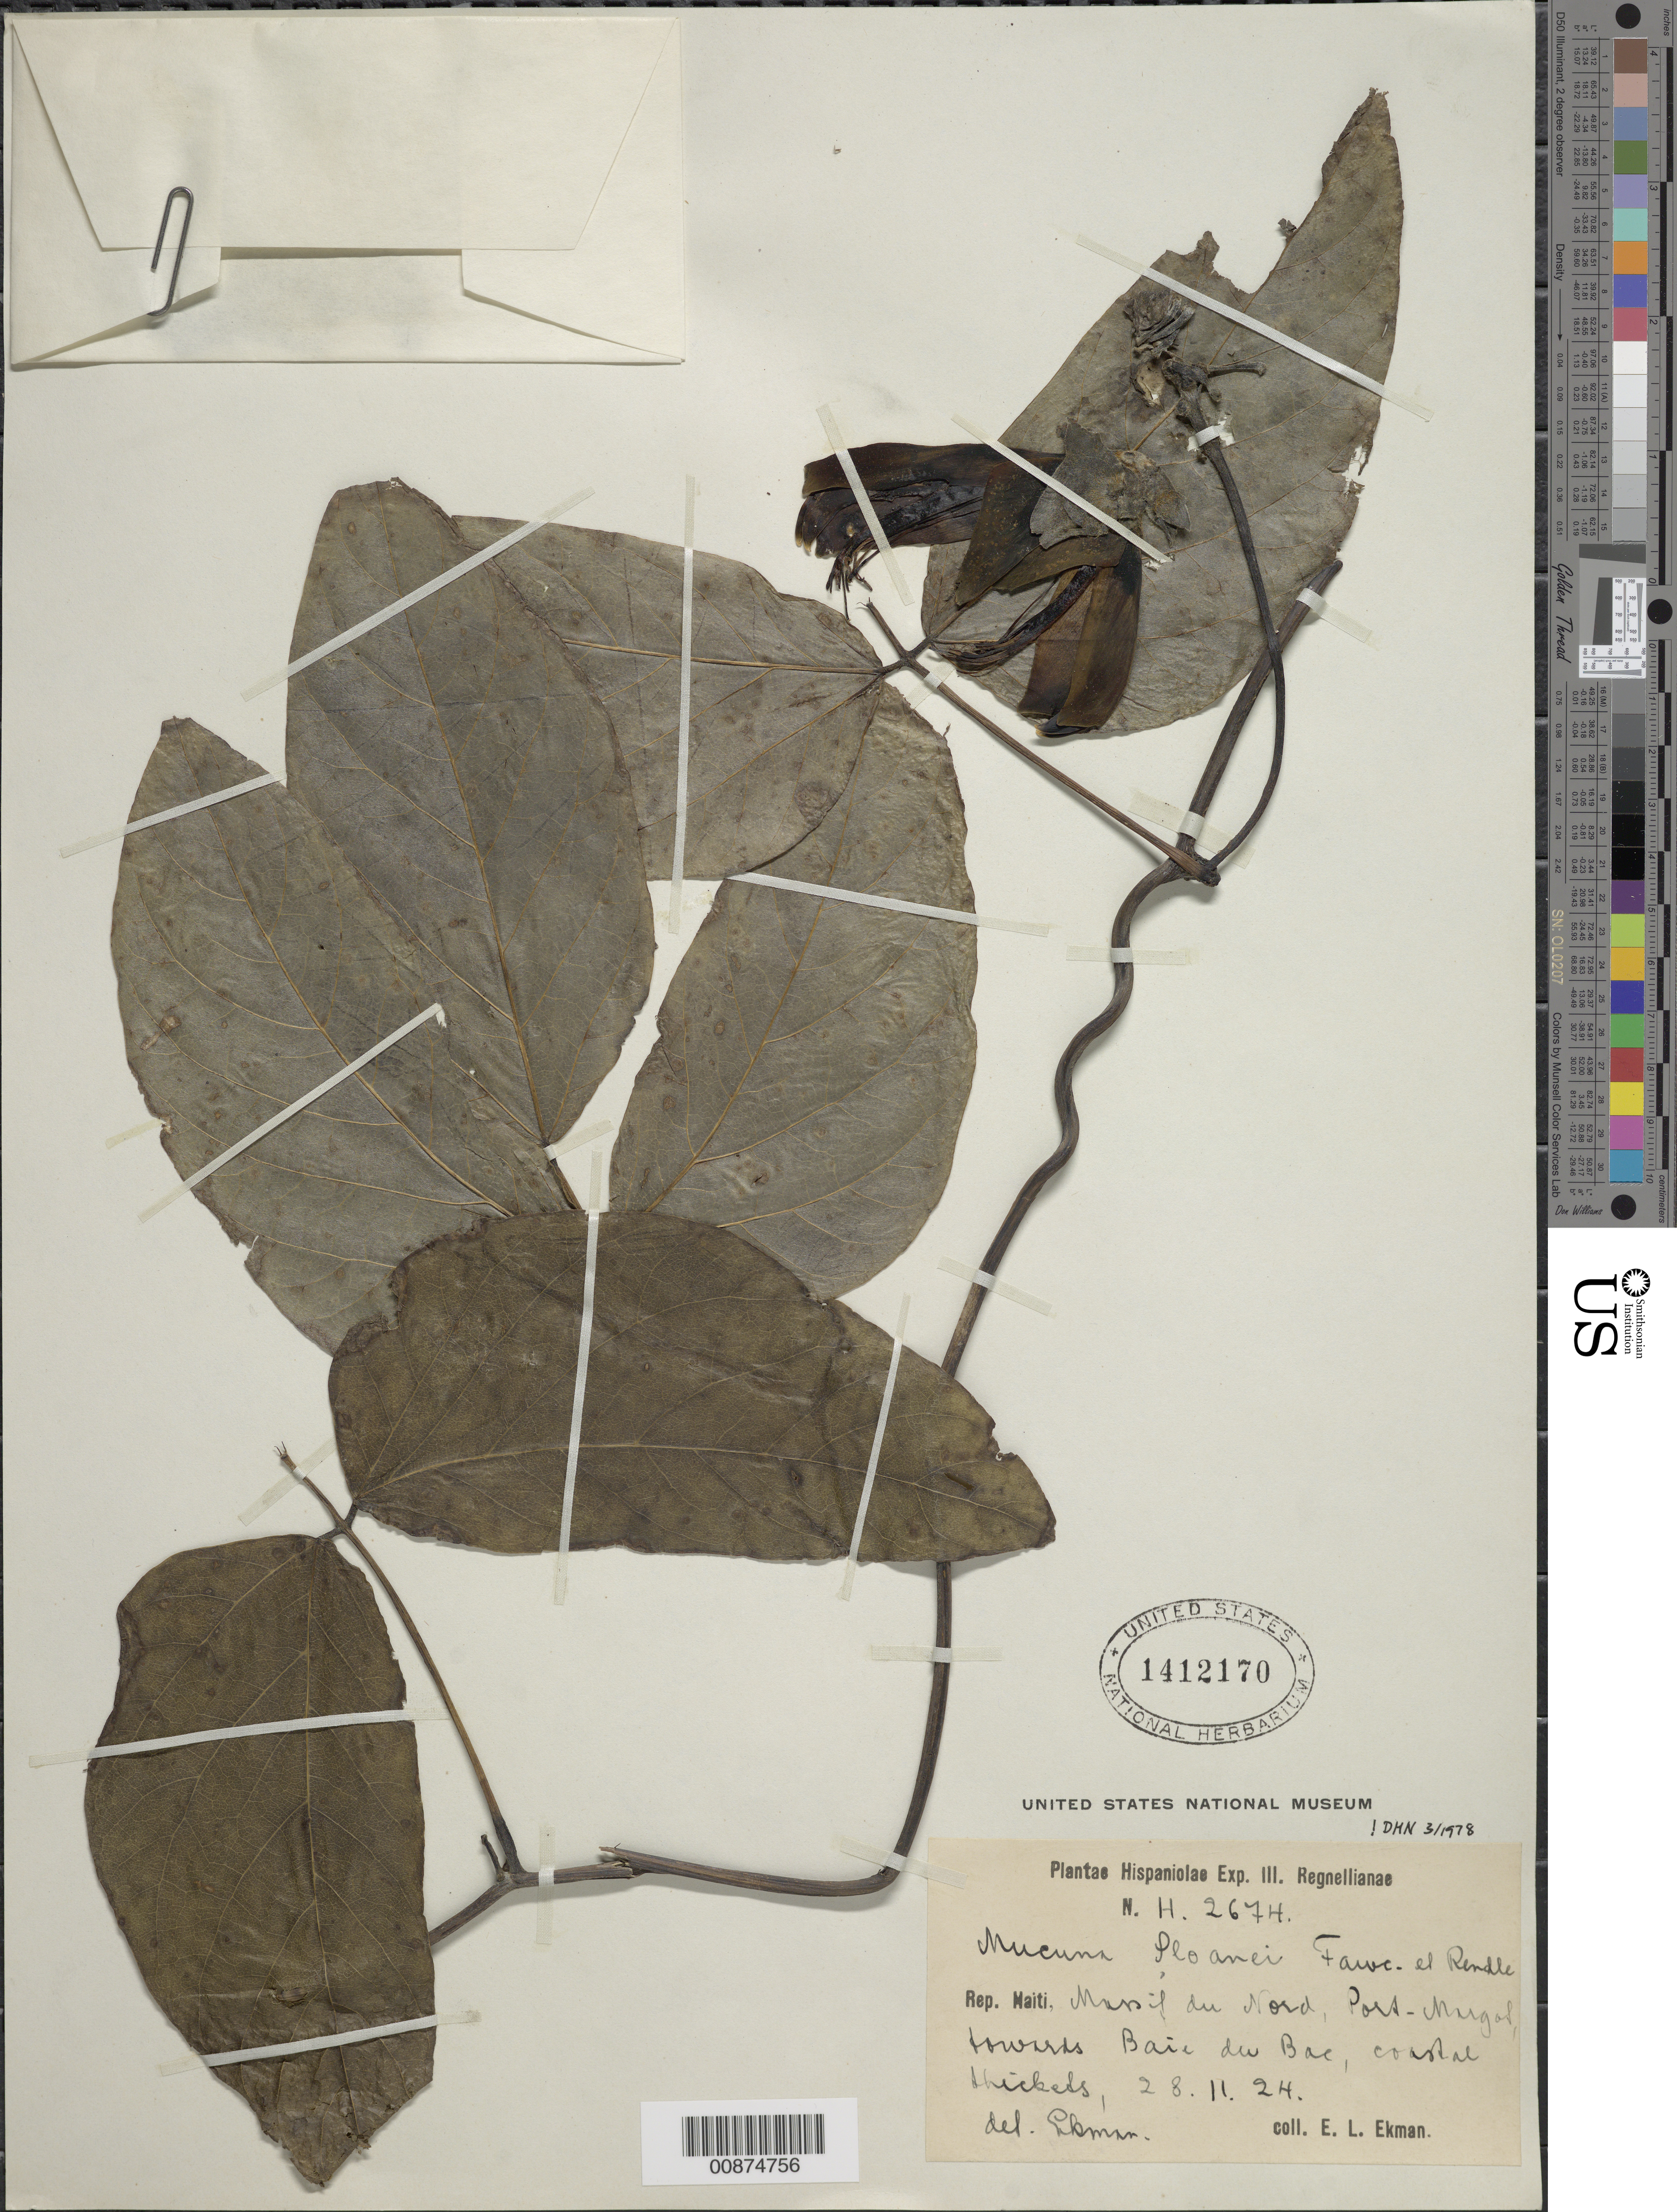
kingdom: Plantae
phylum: Tracheophyta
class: Magnoliopsida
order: Fabales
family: Fabaceae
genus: Mucuna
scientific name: Mucuna sloanei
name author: Fawc. & Rendle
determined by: Nicolson, Dan H.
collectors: E. L. Ekman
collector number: H 2674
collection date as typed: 28 Nov 1924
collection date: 1924-11-28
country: Haiti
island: Hispaniola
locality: Massif du Nord, Port-Margot, towards Baie du Bac.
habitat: Coastal thickets.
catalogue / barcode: US 1412170